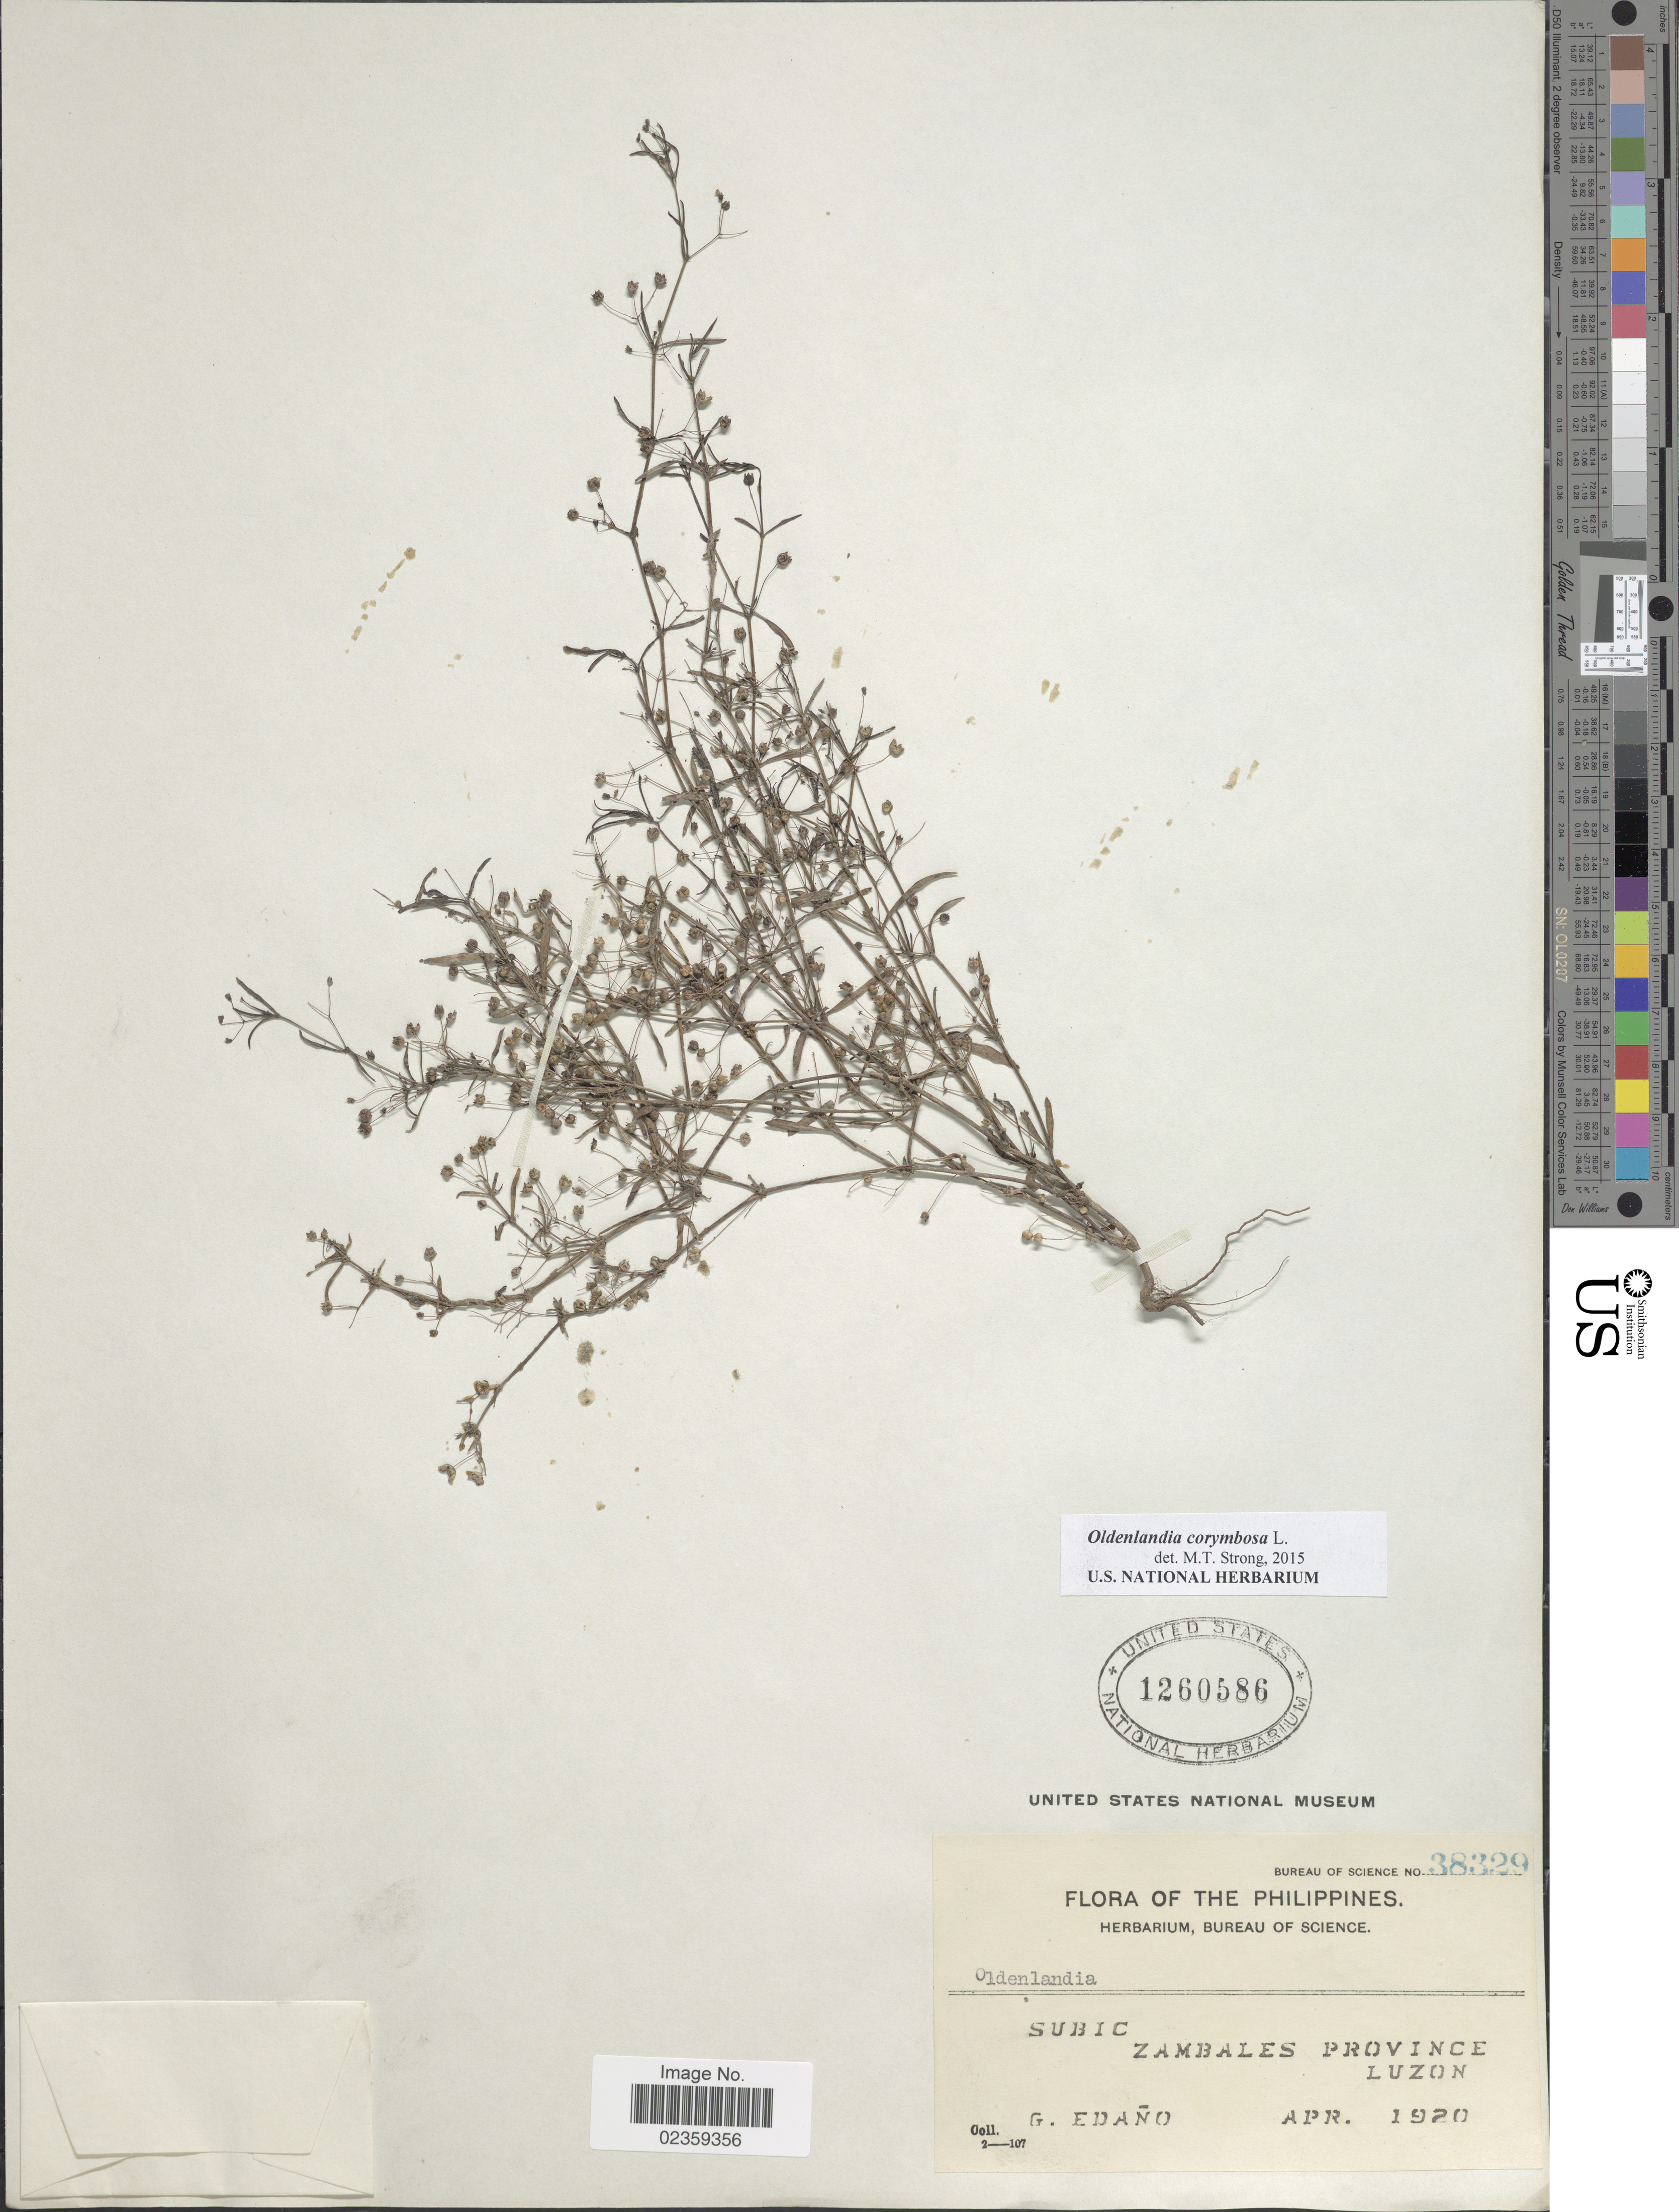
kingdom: Plantae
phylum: Tracheophyta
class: Magnoliopsida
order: Gentianales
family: Rubiaceae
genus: Oldenlandia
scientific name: Oldenlandia corymbosa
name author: L.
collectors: G. Edaño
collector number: Bureau of Science 38329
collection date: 1920-04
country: Philippines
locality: Subic. Zambales Province. Luzon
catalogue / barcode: US 1260586